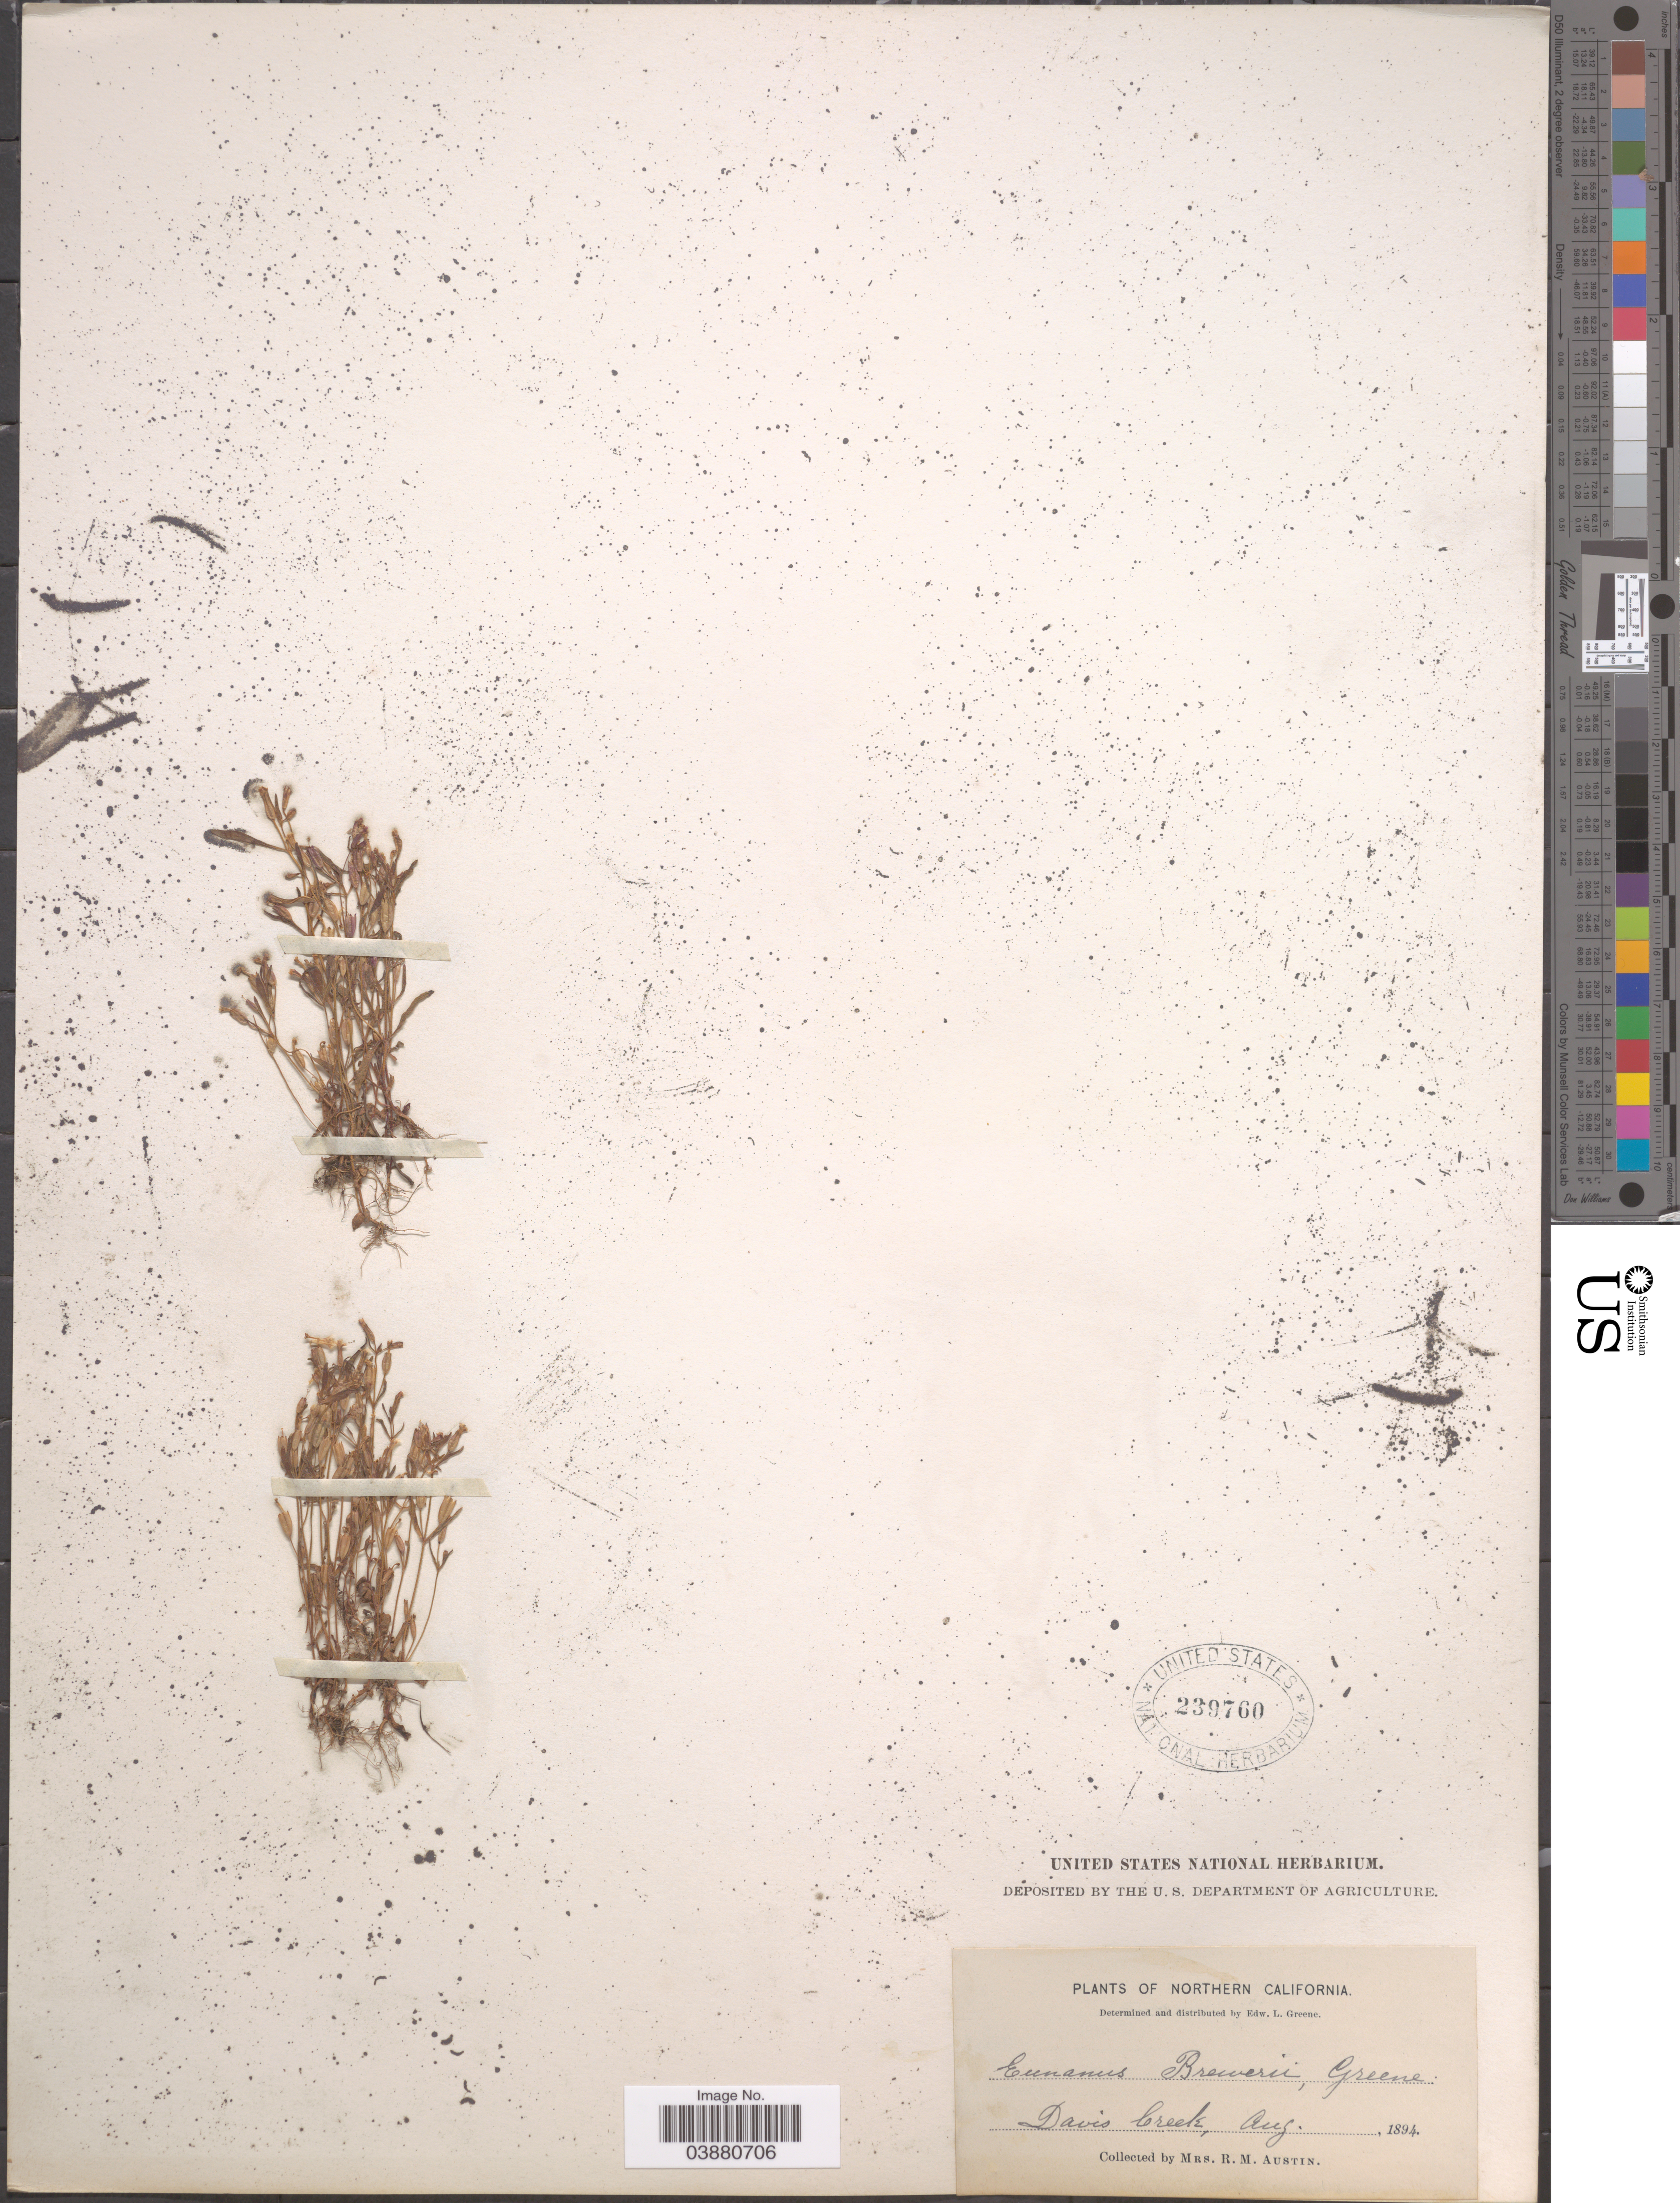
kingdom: Plantae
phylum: Tracheophyta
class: Magnoliopsida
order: Lamiales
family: Phrymaceae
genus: Mimulus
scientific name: Mimulus breweri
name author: (Greene) Coville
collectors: R. Austin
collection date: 1894-08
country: United States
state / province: California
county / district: Modoc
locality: Northern California. Davis Creek.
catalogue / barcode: US 239760